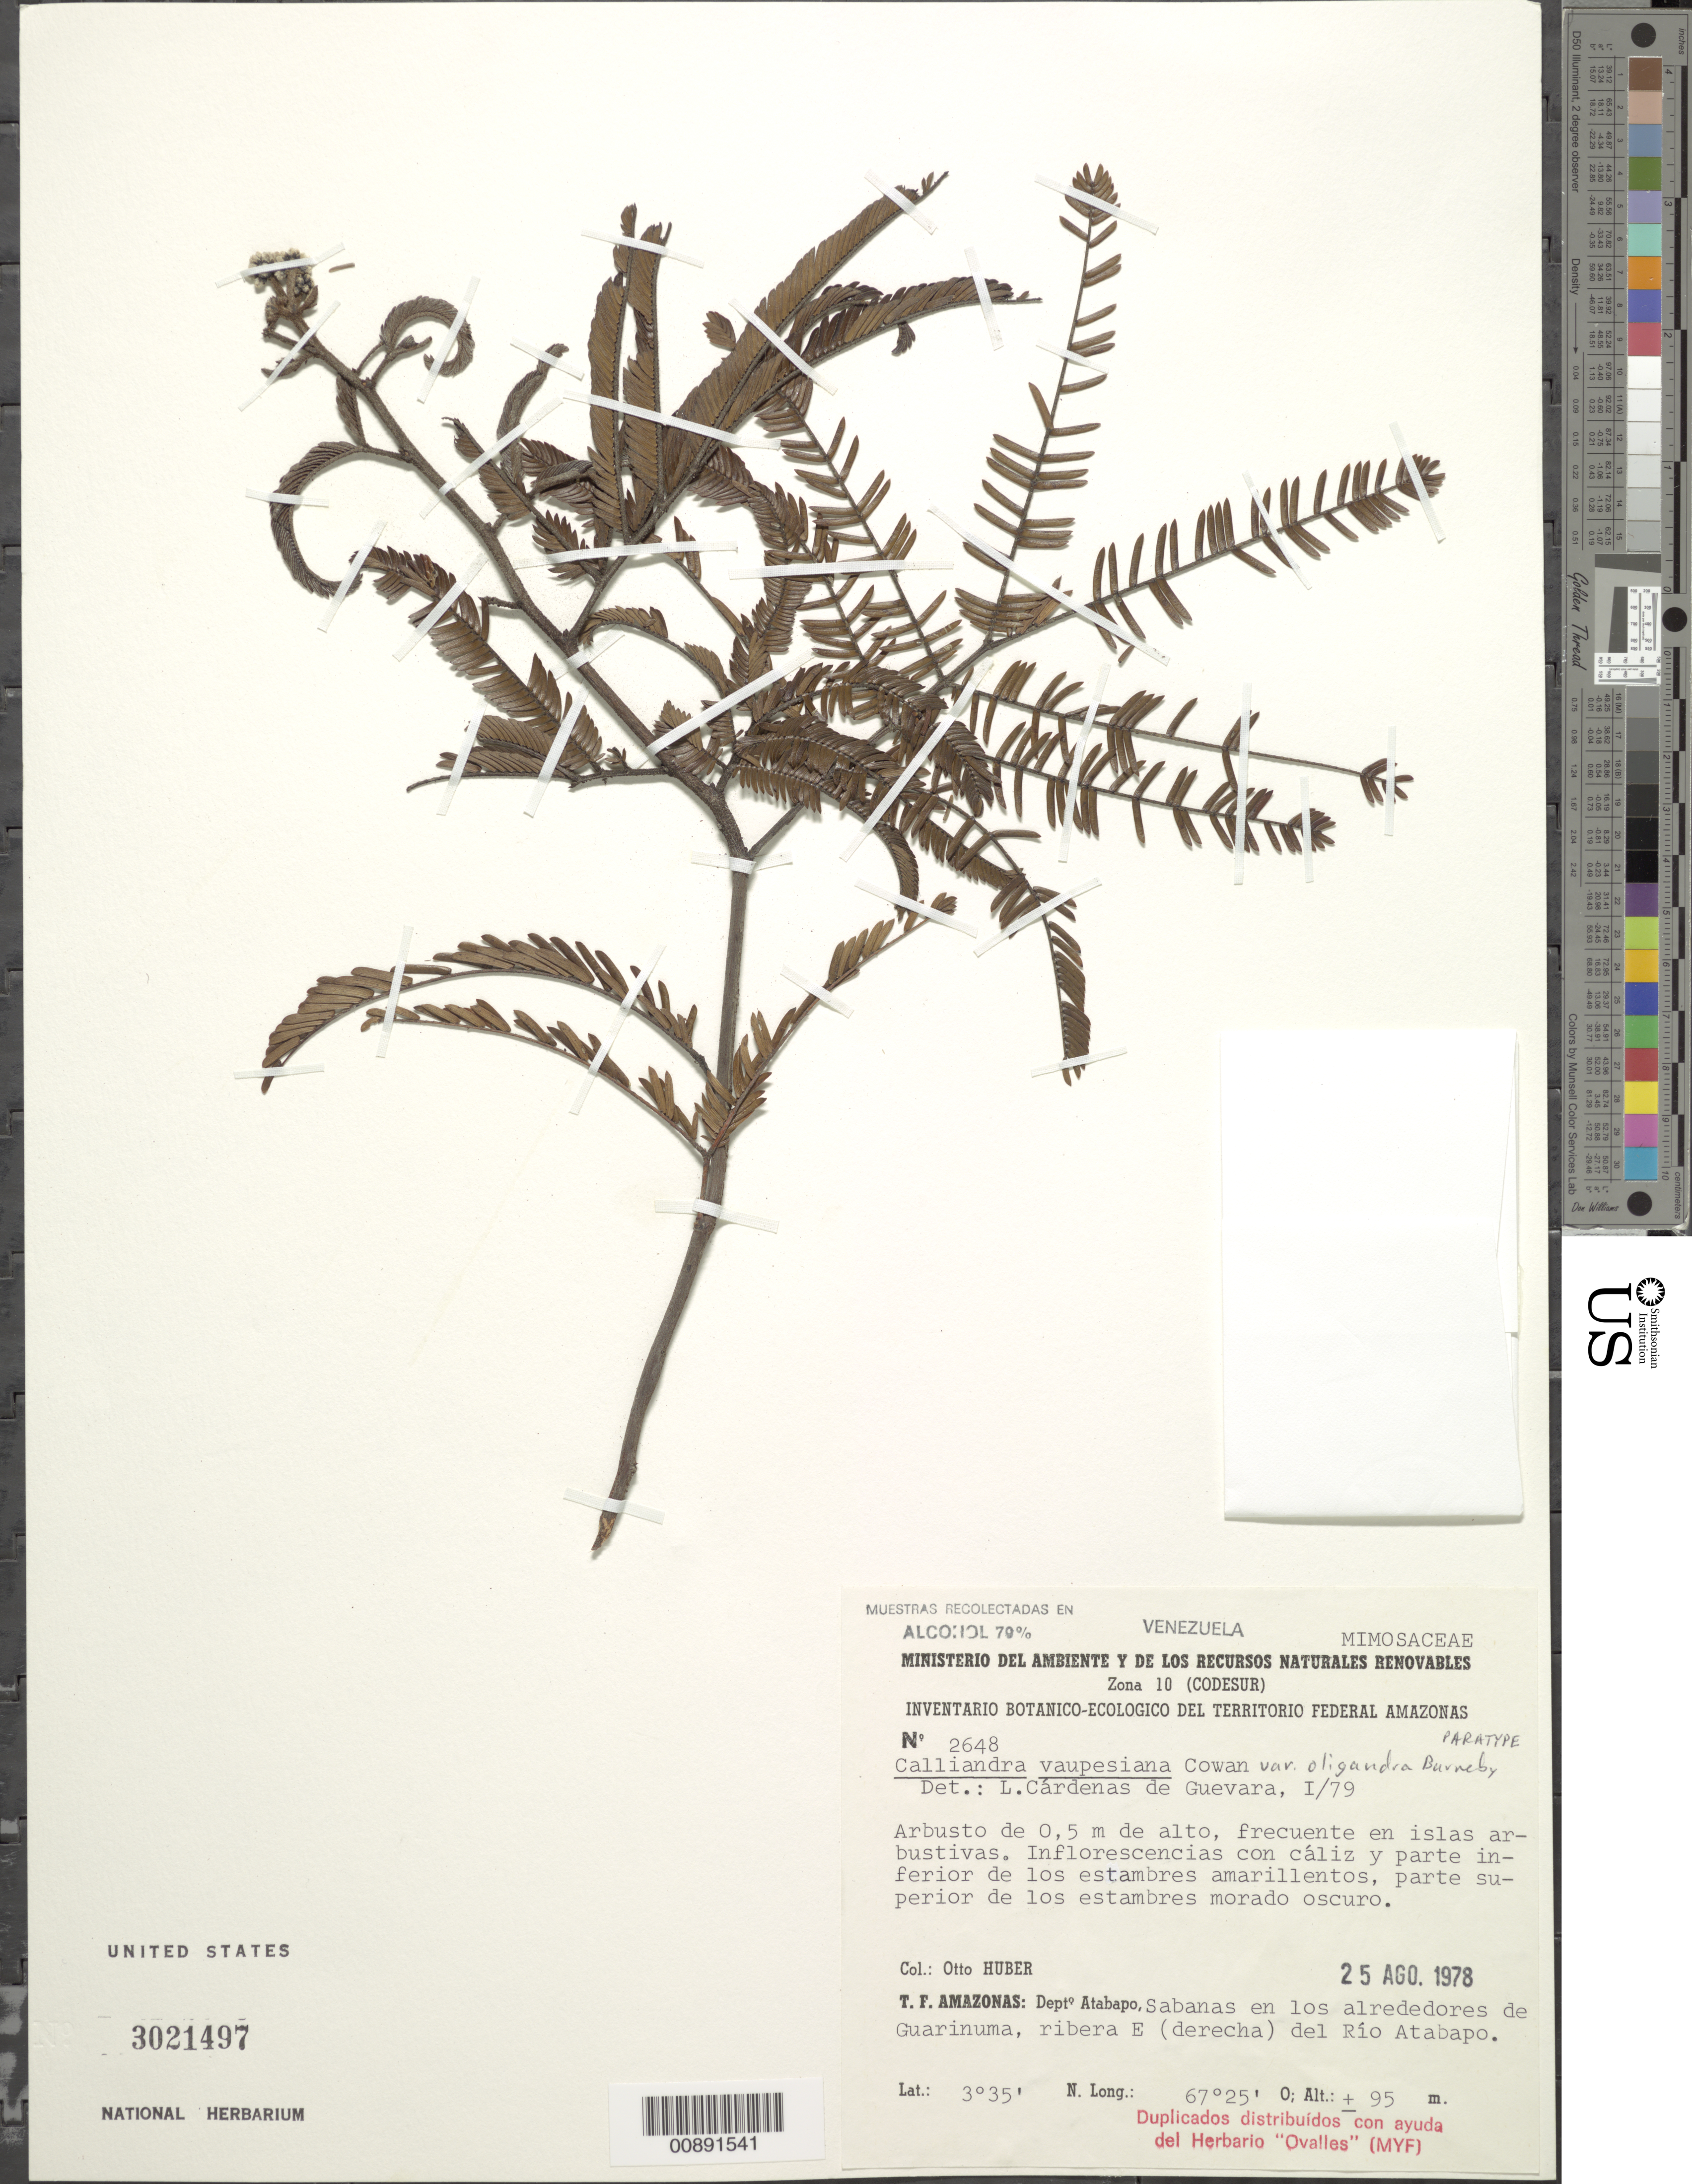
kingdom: Plantae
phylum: Tracheophyta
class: Magnoliopsida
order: Fabales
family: Fabaceae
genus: Calliandra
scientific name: Calliandra vaupesiana var. oligandra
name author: Barneby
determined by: Guevara, L. C. De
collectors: O. Huber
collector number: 2648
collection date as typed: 25-Aug-78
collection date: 1978-08-25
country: Venezuela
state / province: Amazonas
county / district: Atabapo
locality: Guarinuma, E del Río Atabapo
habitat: Sabanas; en islas arbustivas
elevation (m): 95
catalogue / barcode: US 3021497